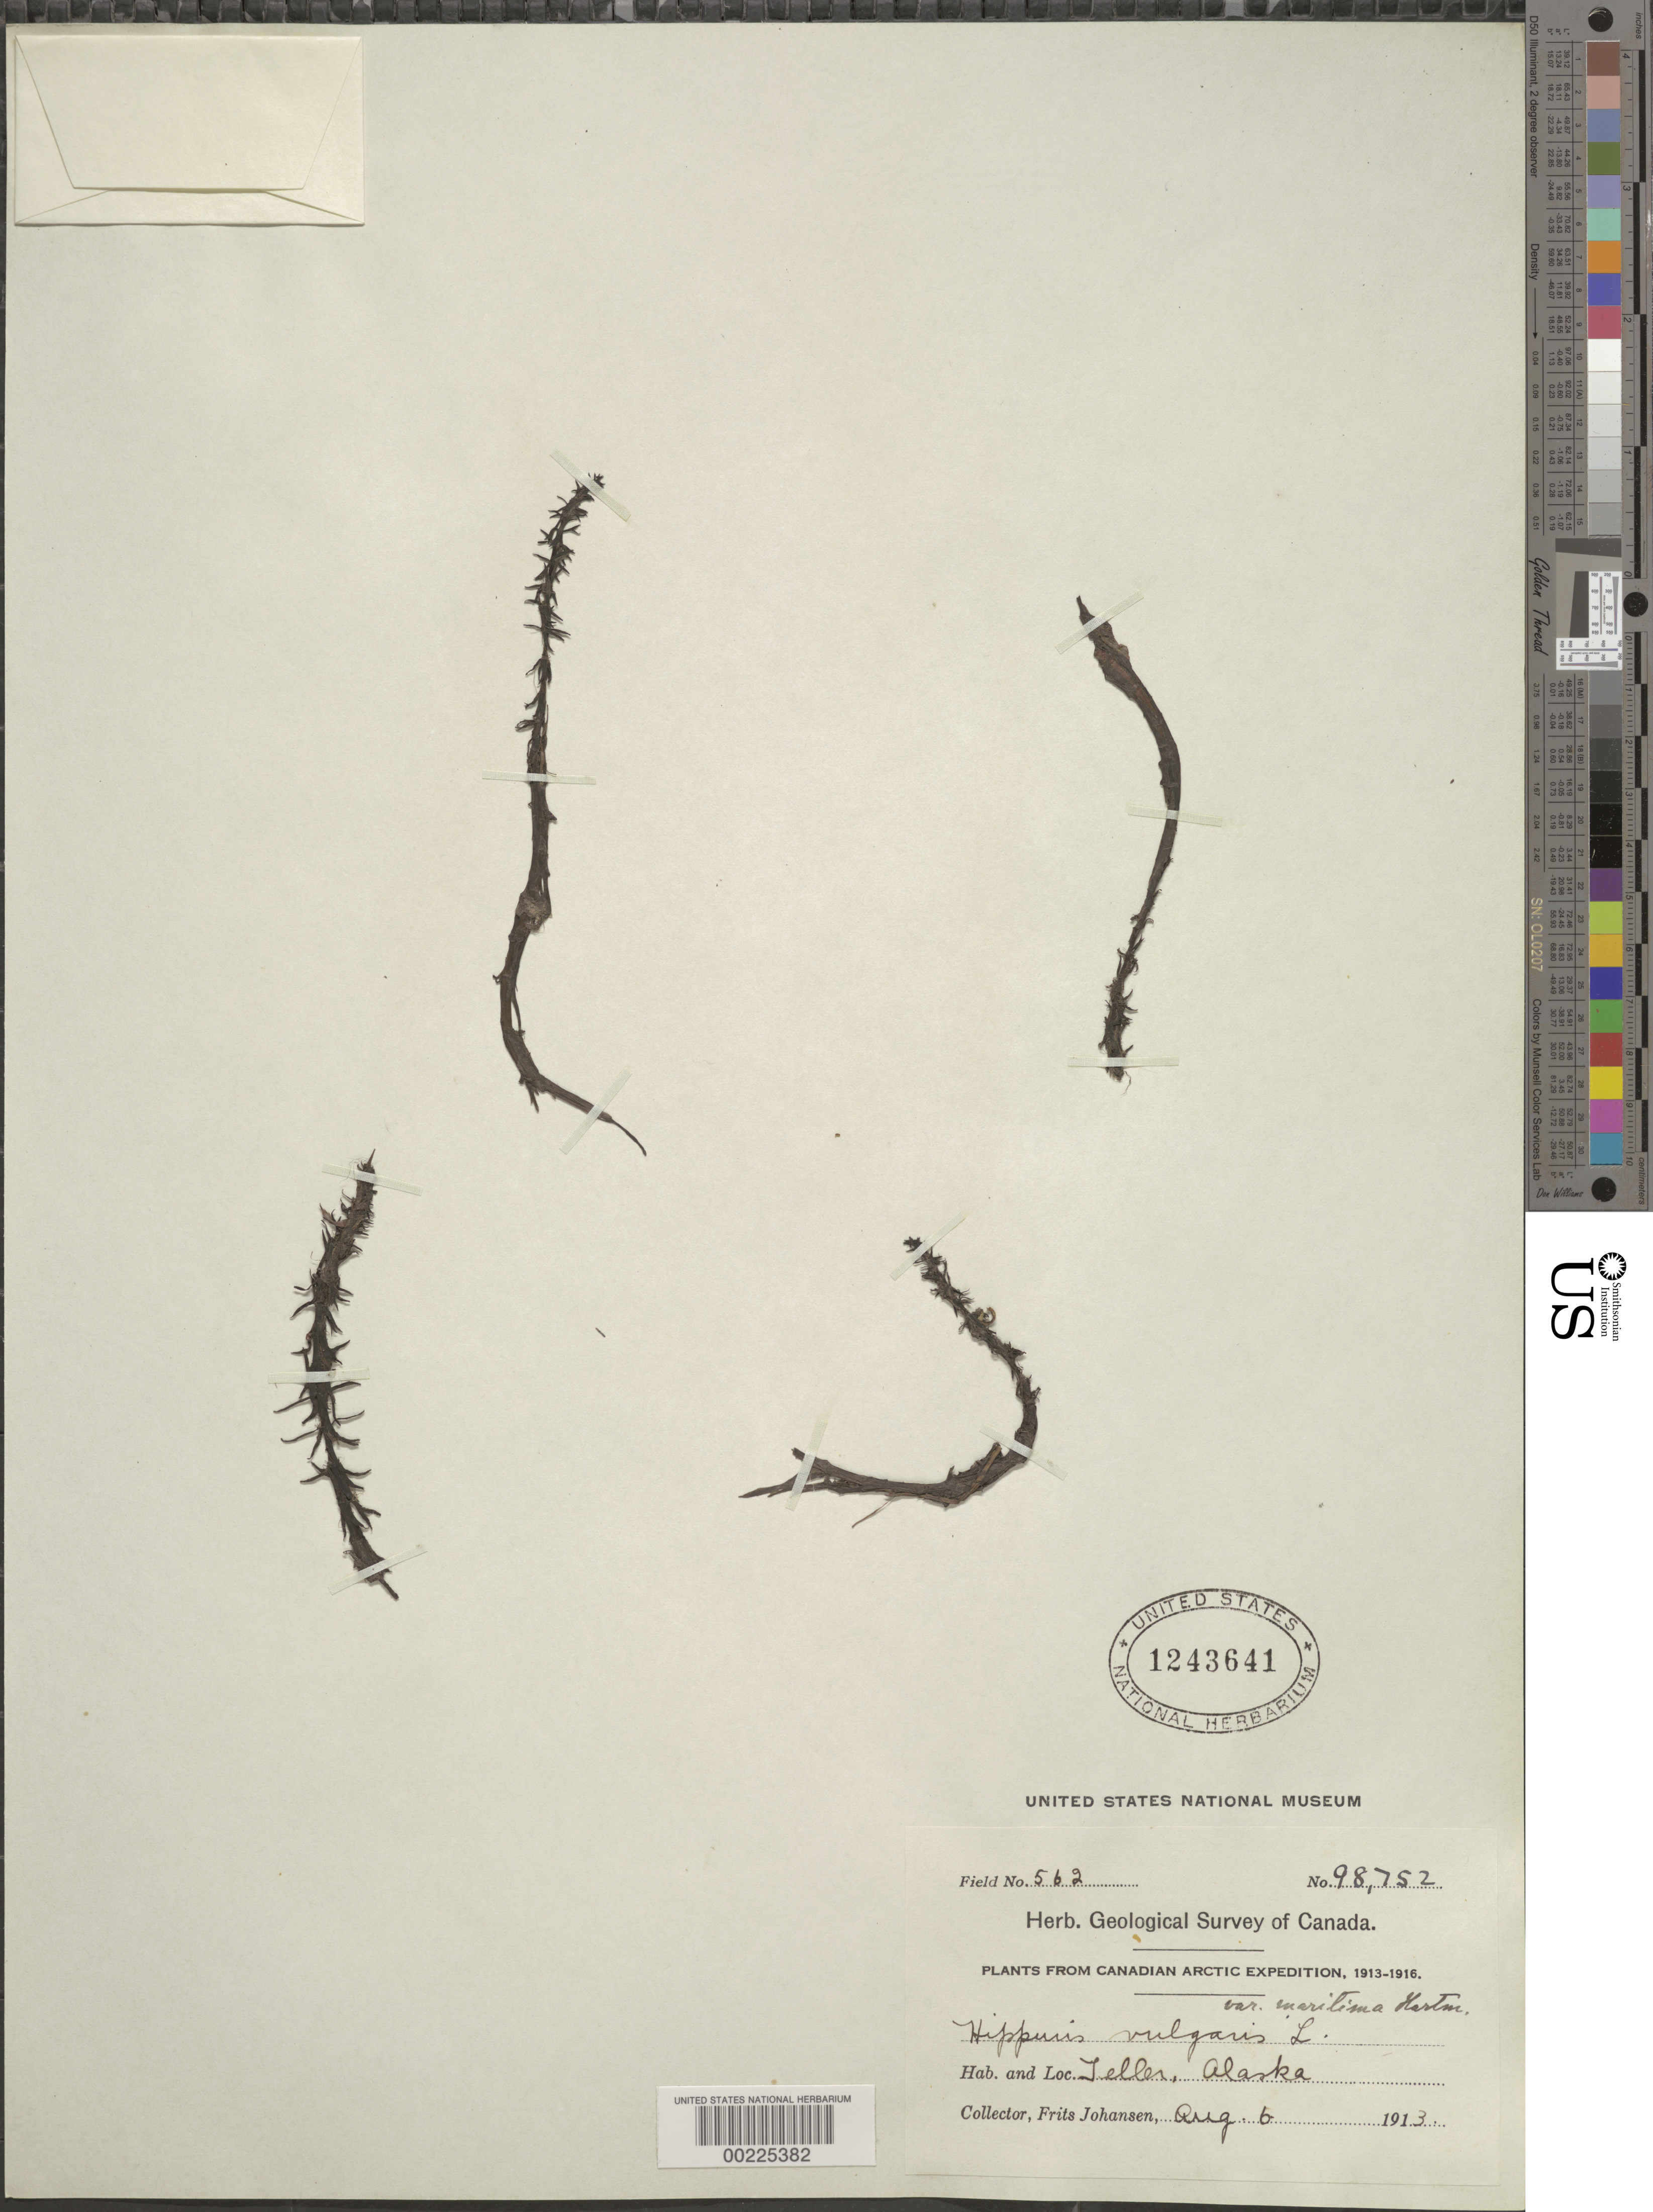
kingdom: Plantae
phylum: Tracheophyta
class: Magnoliopsida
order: Lamiales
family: Plantaginaceae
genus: Hippuris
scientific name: Hippuris tetraphylla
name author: L. f.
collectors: F. Johansen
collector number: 562 / 98752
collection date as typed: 06 Aug 1913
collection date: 1913-08-06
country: United States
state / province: Alaska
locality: Teller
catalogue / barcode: US 1243641